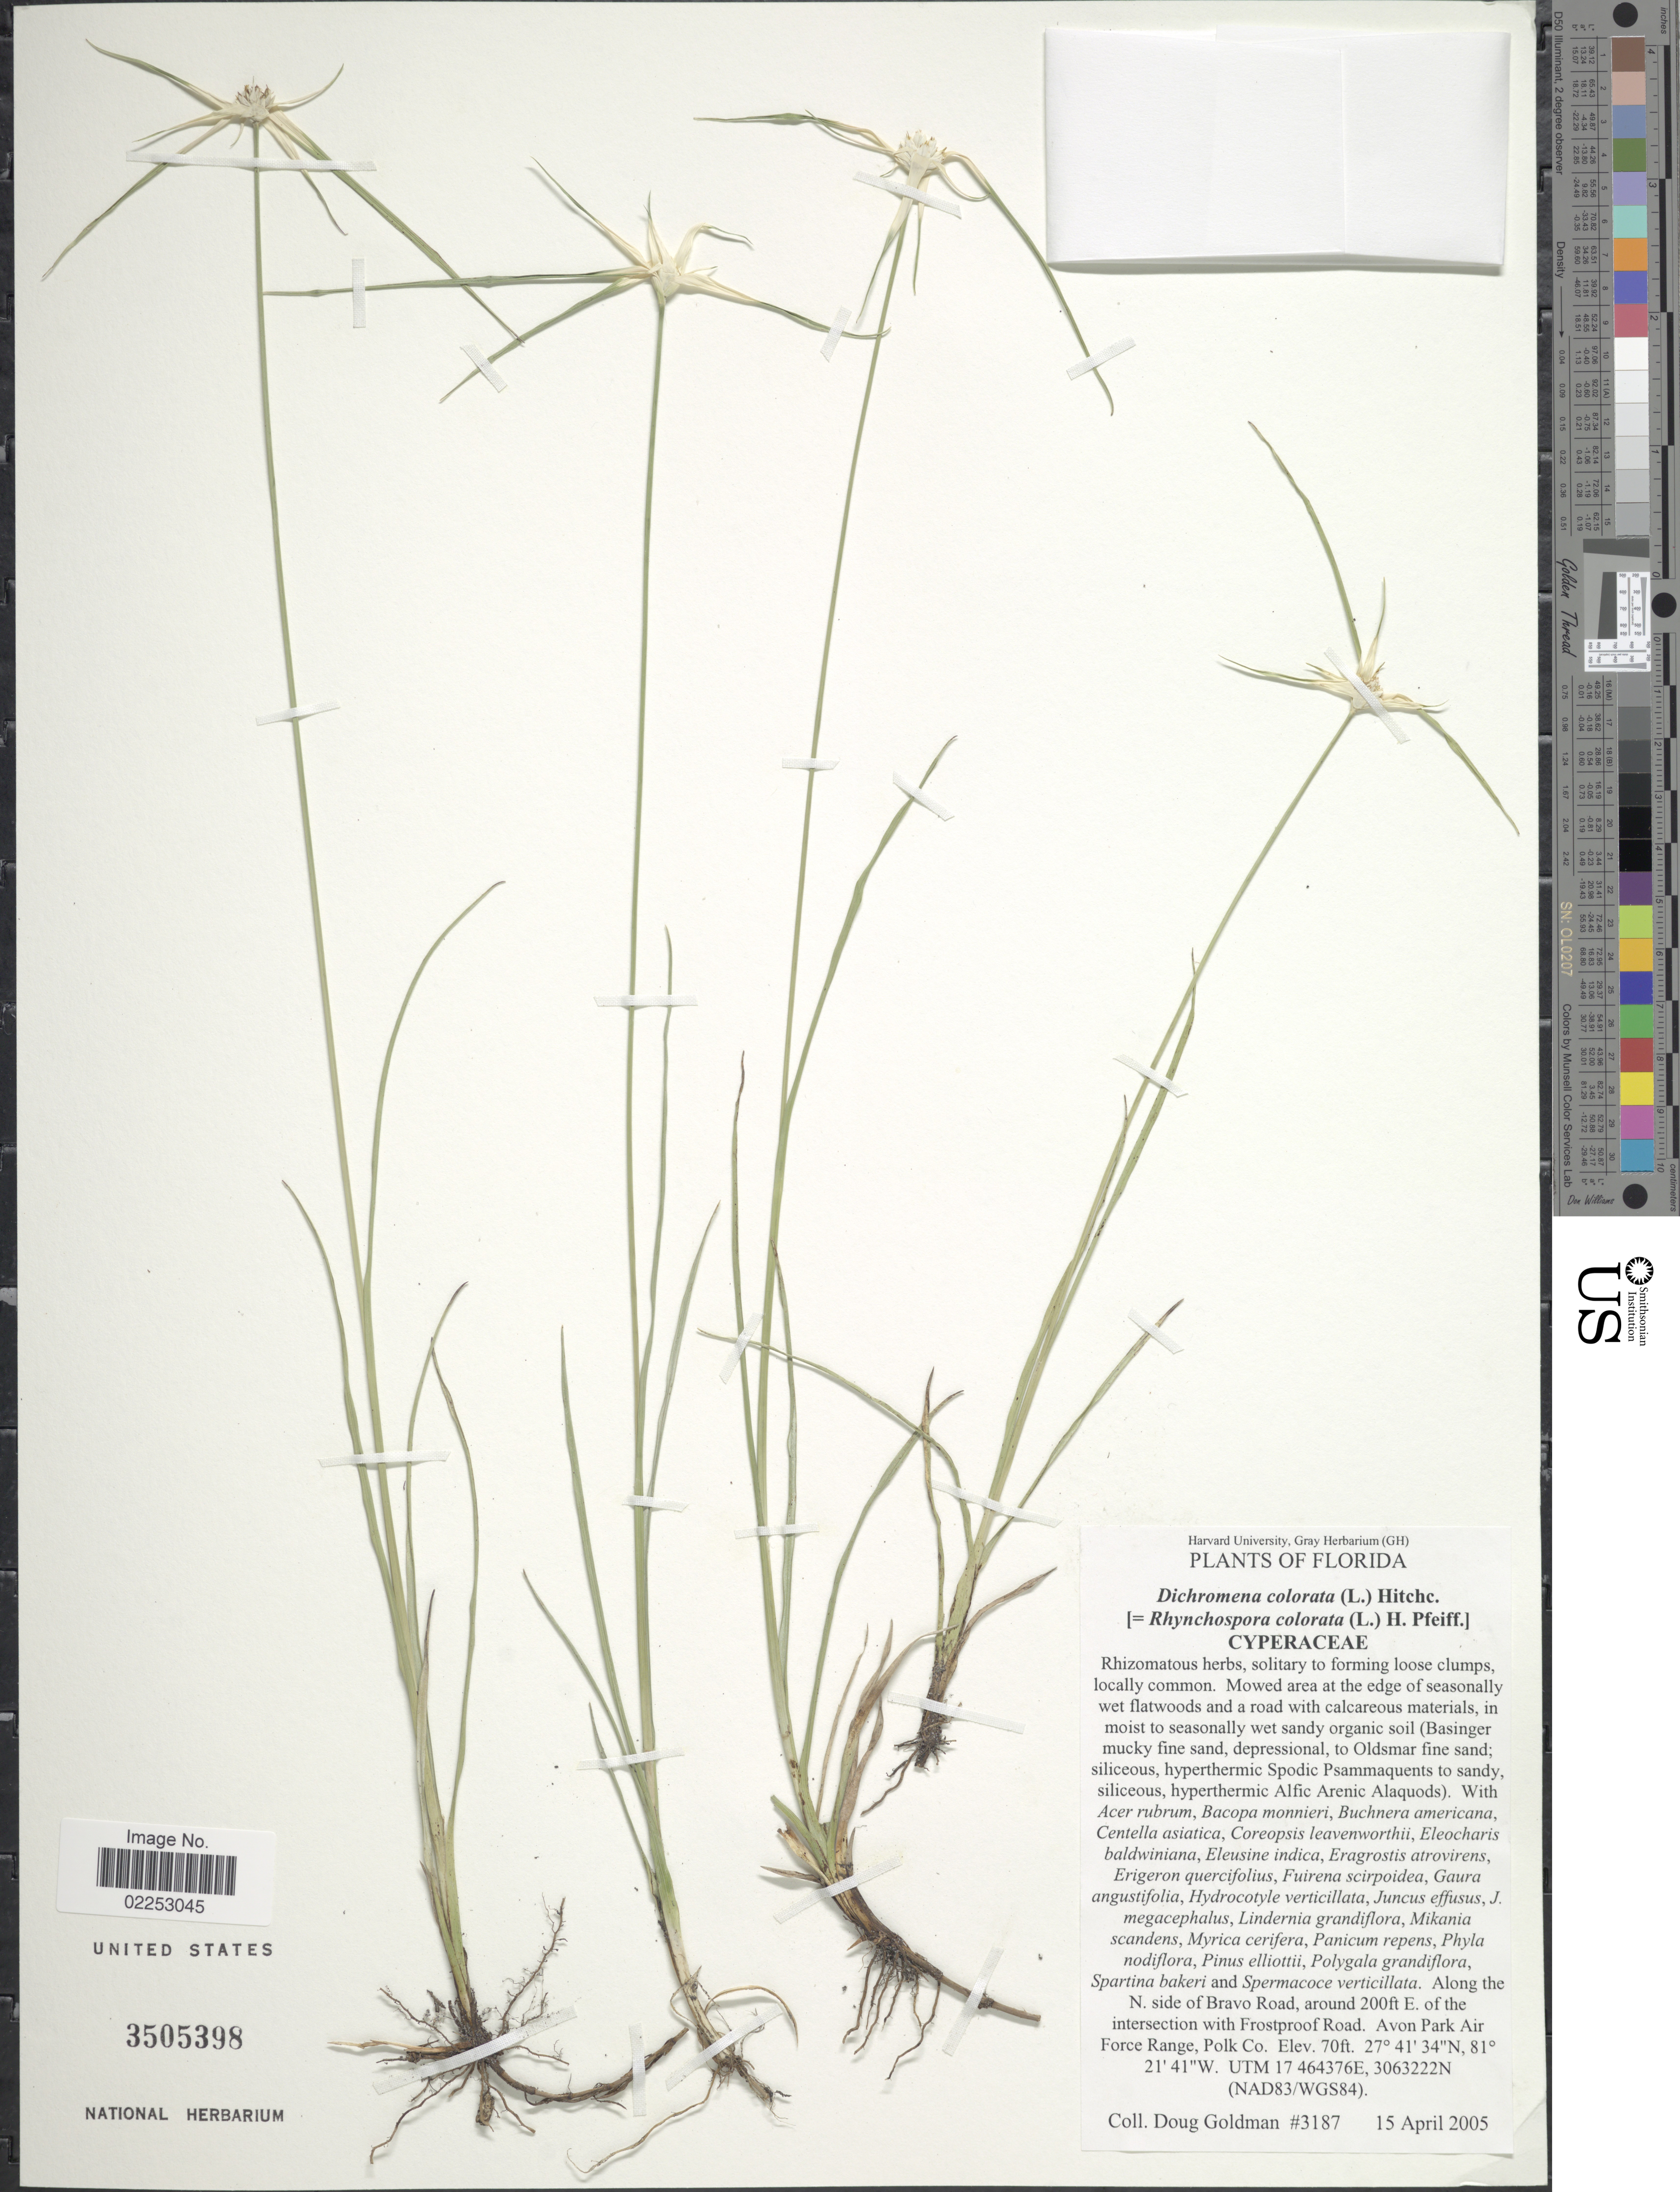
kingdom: Plantae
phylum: Tracheophyta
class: Liliopsida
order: Poales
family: Cyperaceae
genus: Rhynchospora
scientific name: Rhynchospora colorata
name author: (L.) H. Pfeiff.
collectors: D. Goldman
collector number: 3187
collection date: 2005-04-15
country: United States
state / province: Florida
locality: N. side of Bravo Road, around 200ft . of the intersection with Frostproof Road. Avon Park Air Force Range, Polk Co. UTM 17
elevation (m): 21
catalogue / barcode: US 3505398